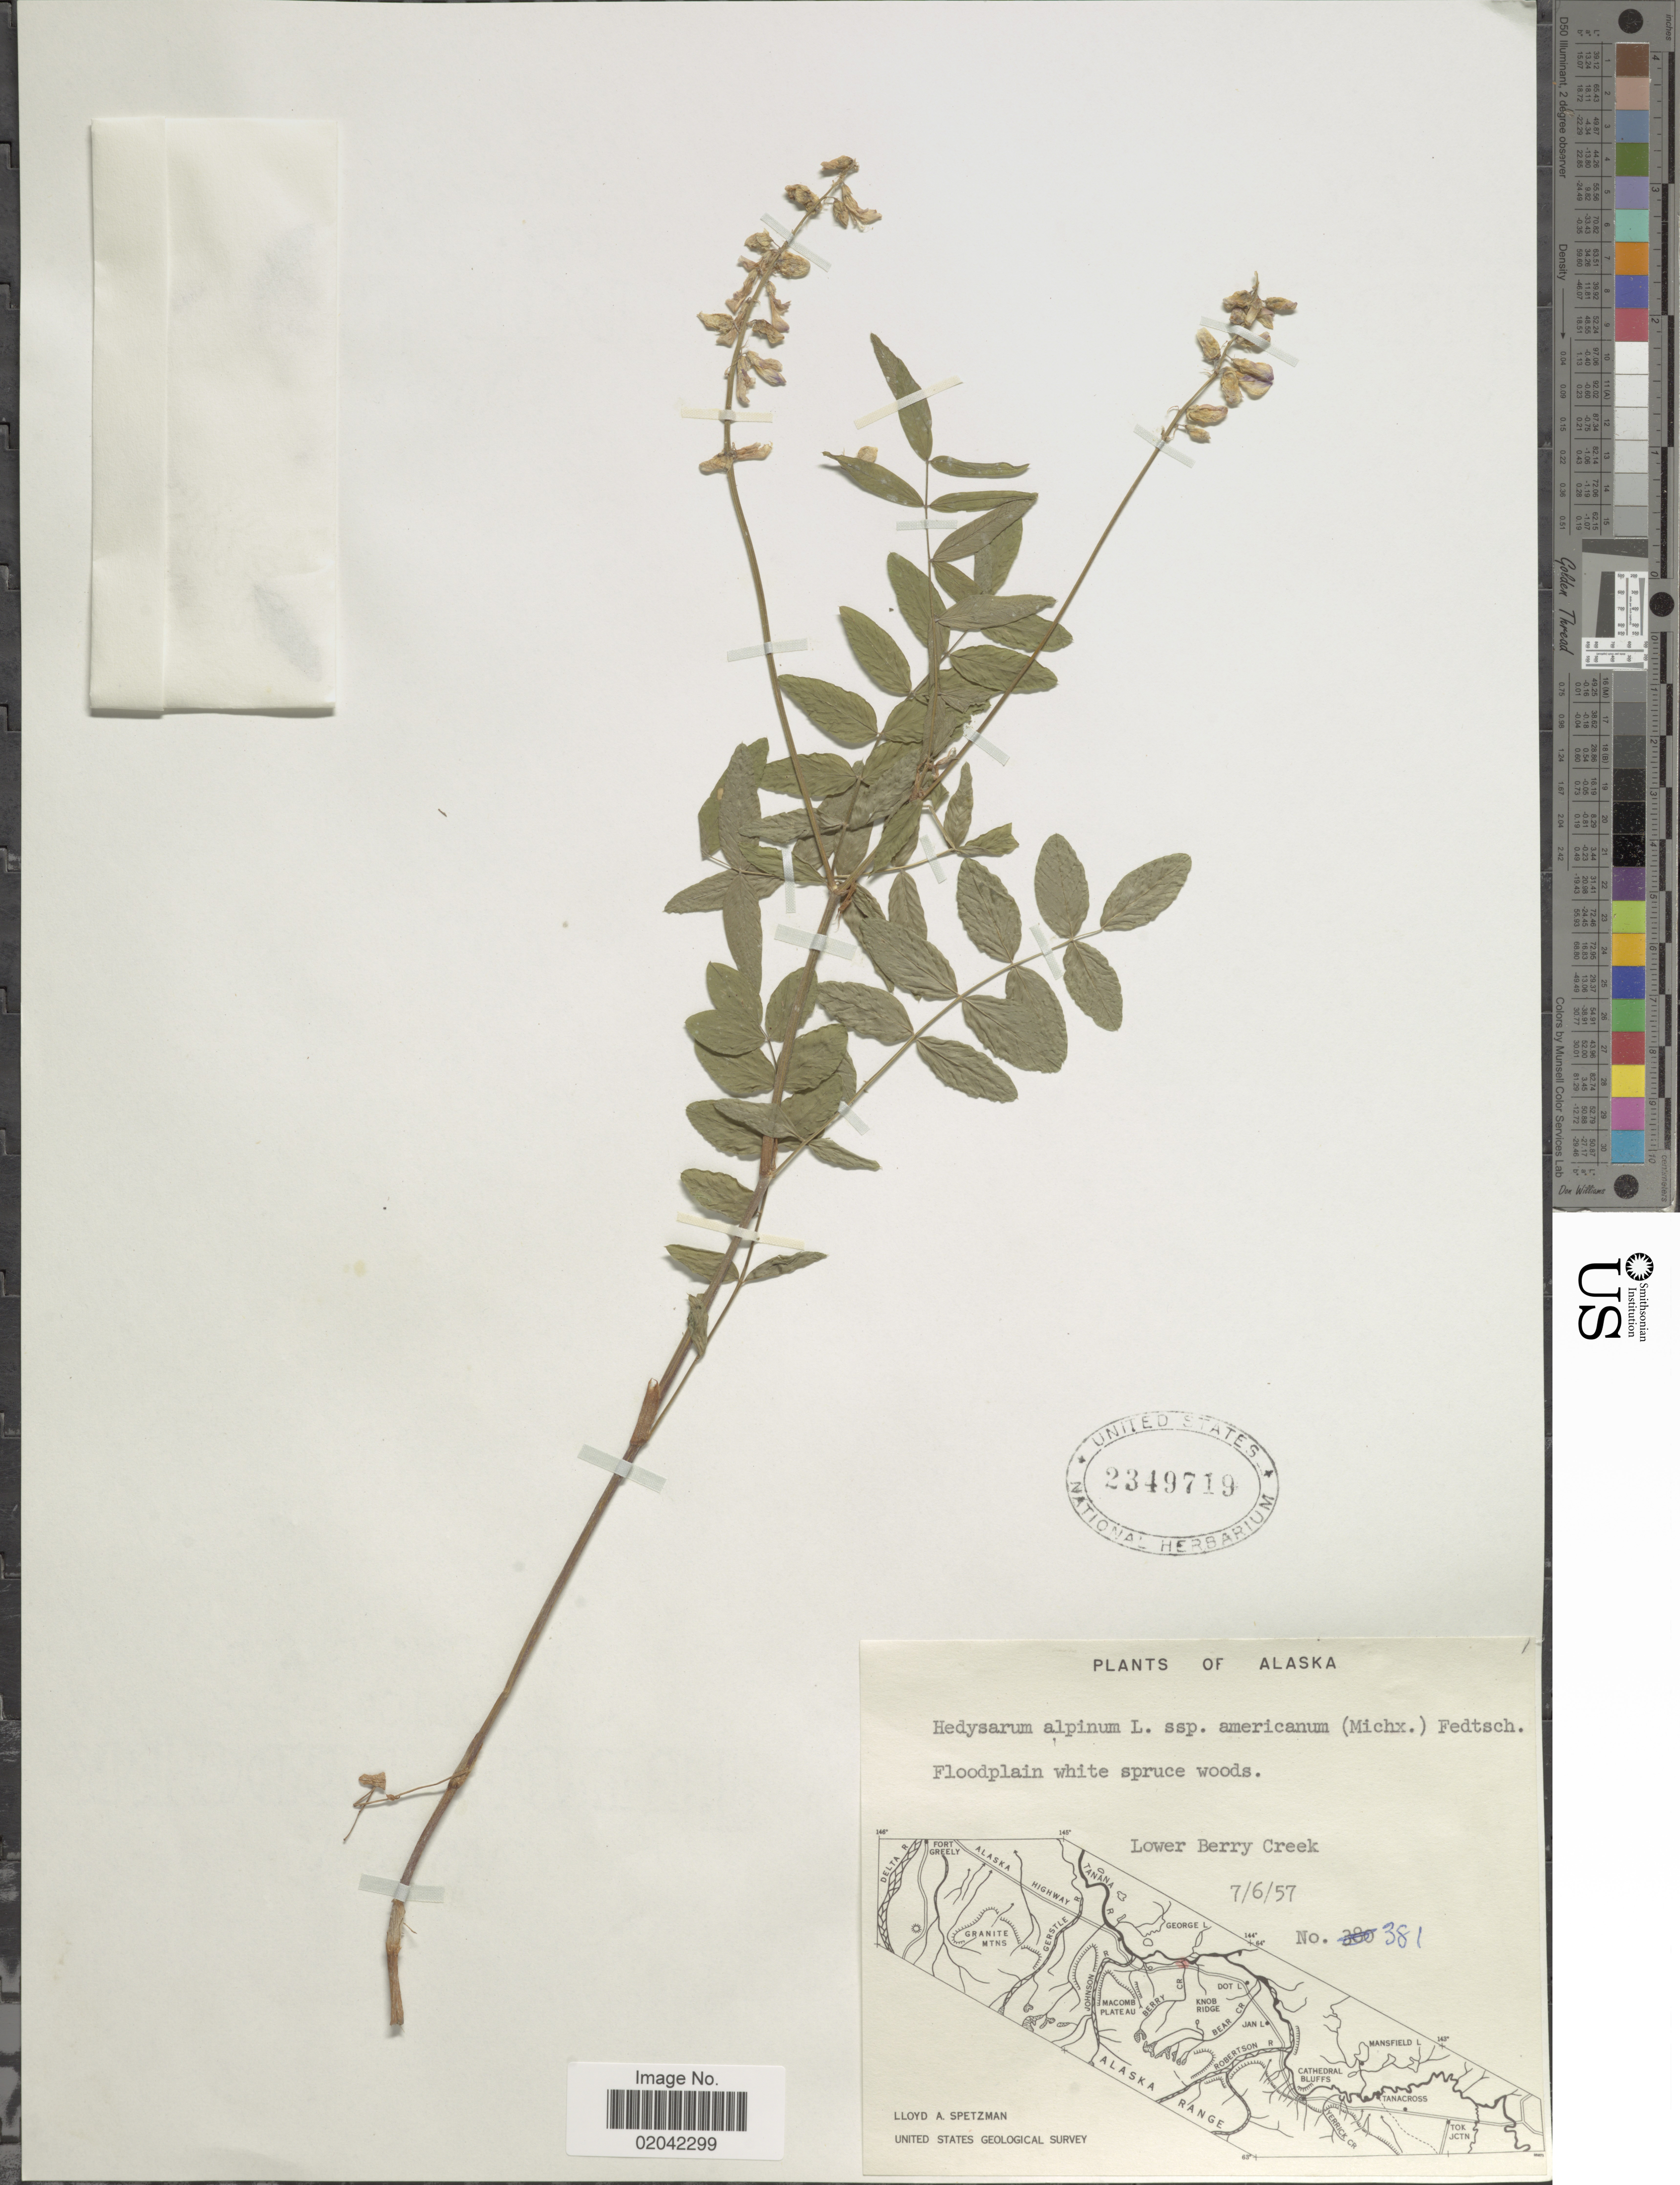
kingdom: Plantae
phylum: Tracheophyta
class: Magnoliopsida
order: Fabales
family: Fabaceae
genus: Hedysarum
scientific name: Hedysarum alpinum var. americanum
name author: Michx. ex Pursh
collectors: L. Spetzman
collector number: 381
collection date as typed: Transcribed d/m/y: 6/7/57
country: United States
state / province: Alaska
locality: Lower Berry Creek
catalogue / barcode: US 2349719